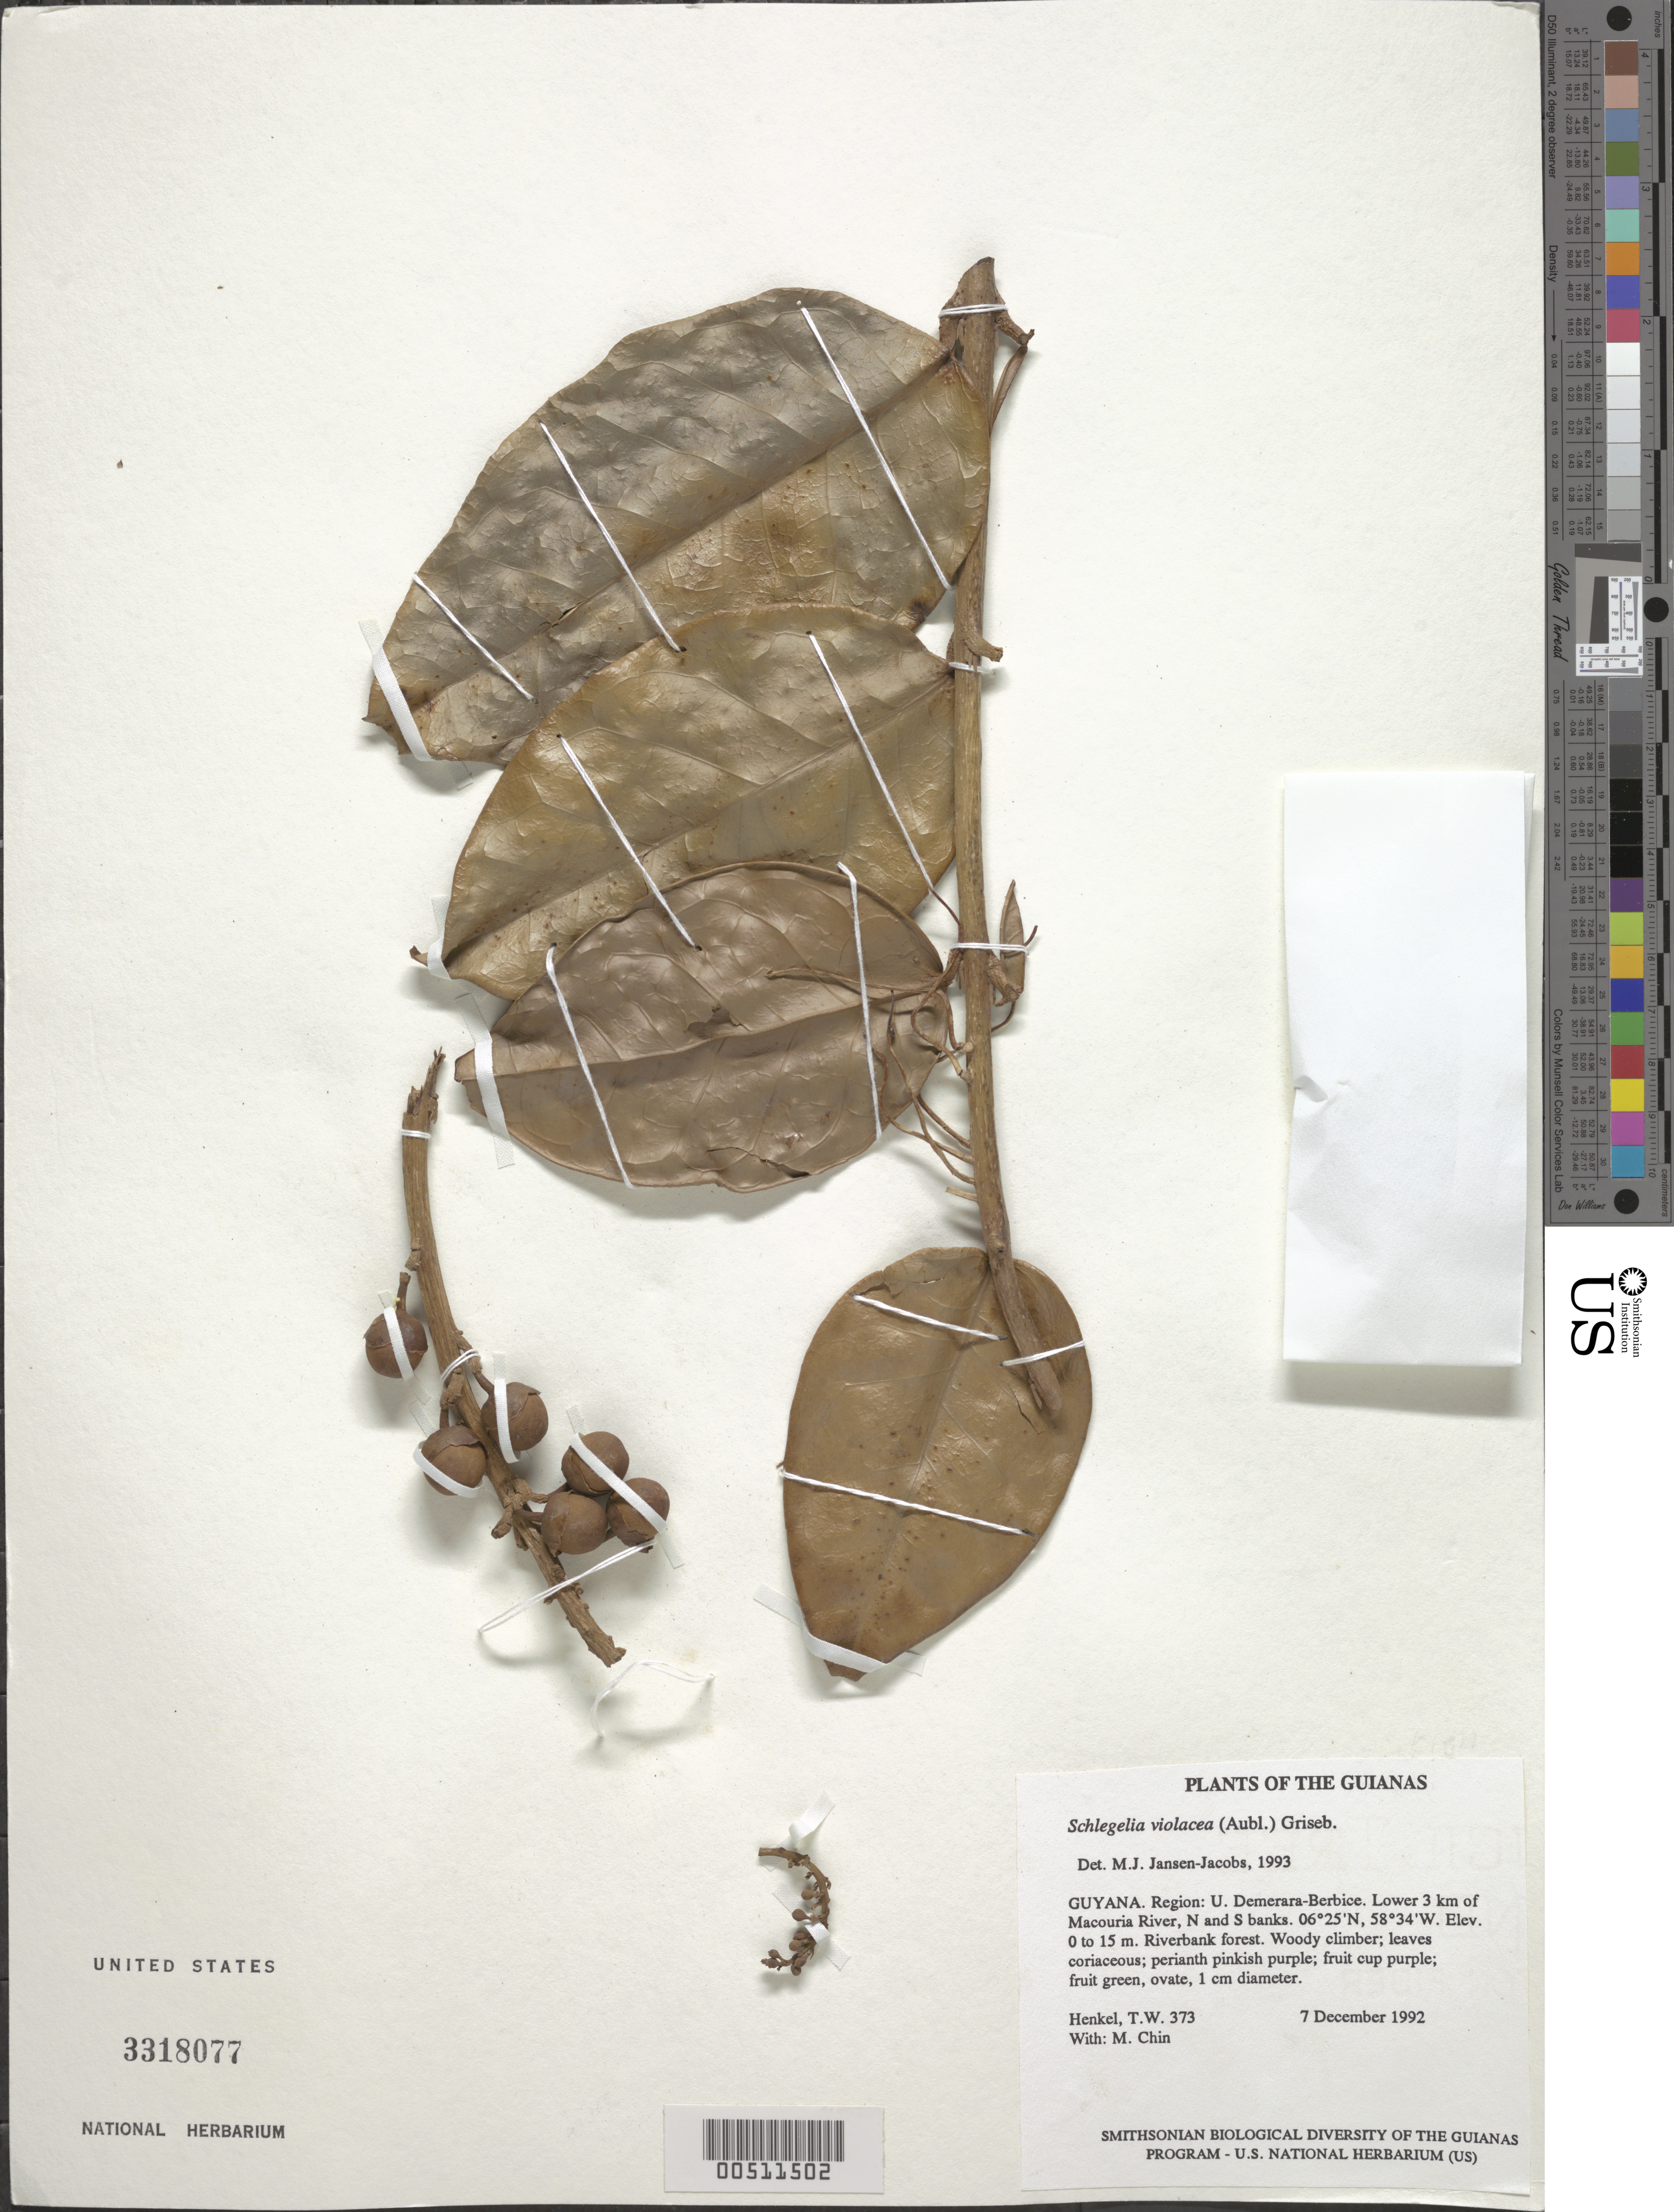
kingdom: Plantae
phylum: Tracheophyta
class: Magnoliopsida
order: Lamiales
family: Schlegeliaceae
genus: Schlegelia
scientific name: Schlegelia violacea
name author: (Aubl.) Griseb.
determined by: Jansen-Jacobs, M. J., (U), Nationaal Herbarium Nederland, Utrecht University branch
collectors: T. Henkel & M. Chin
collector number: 373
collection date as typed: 7 December 1992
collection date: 1992-12-07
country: Guyana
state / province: U. Demerara-Berbice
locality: Lower 3 km of Macouria River, N and S banks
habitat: Riverbank forest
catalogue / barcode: US 3318077